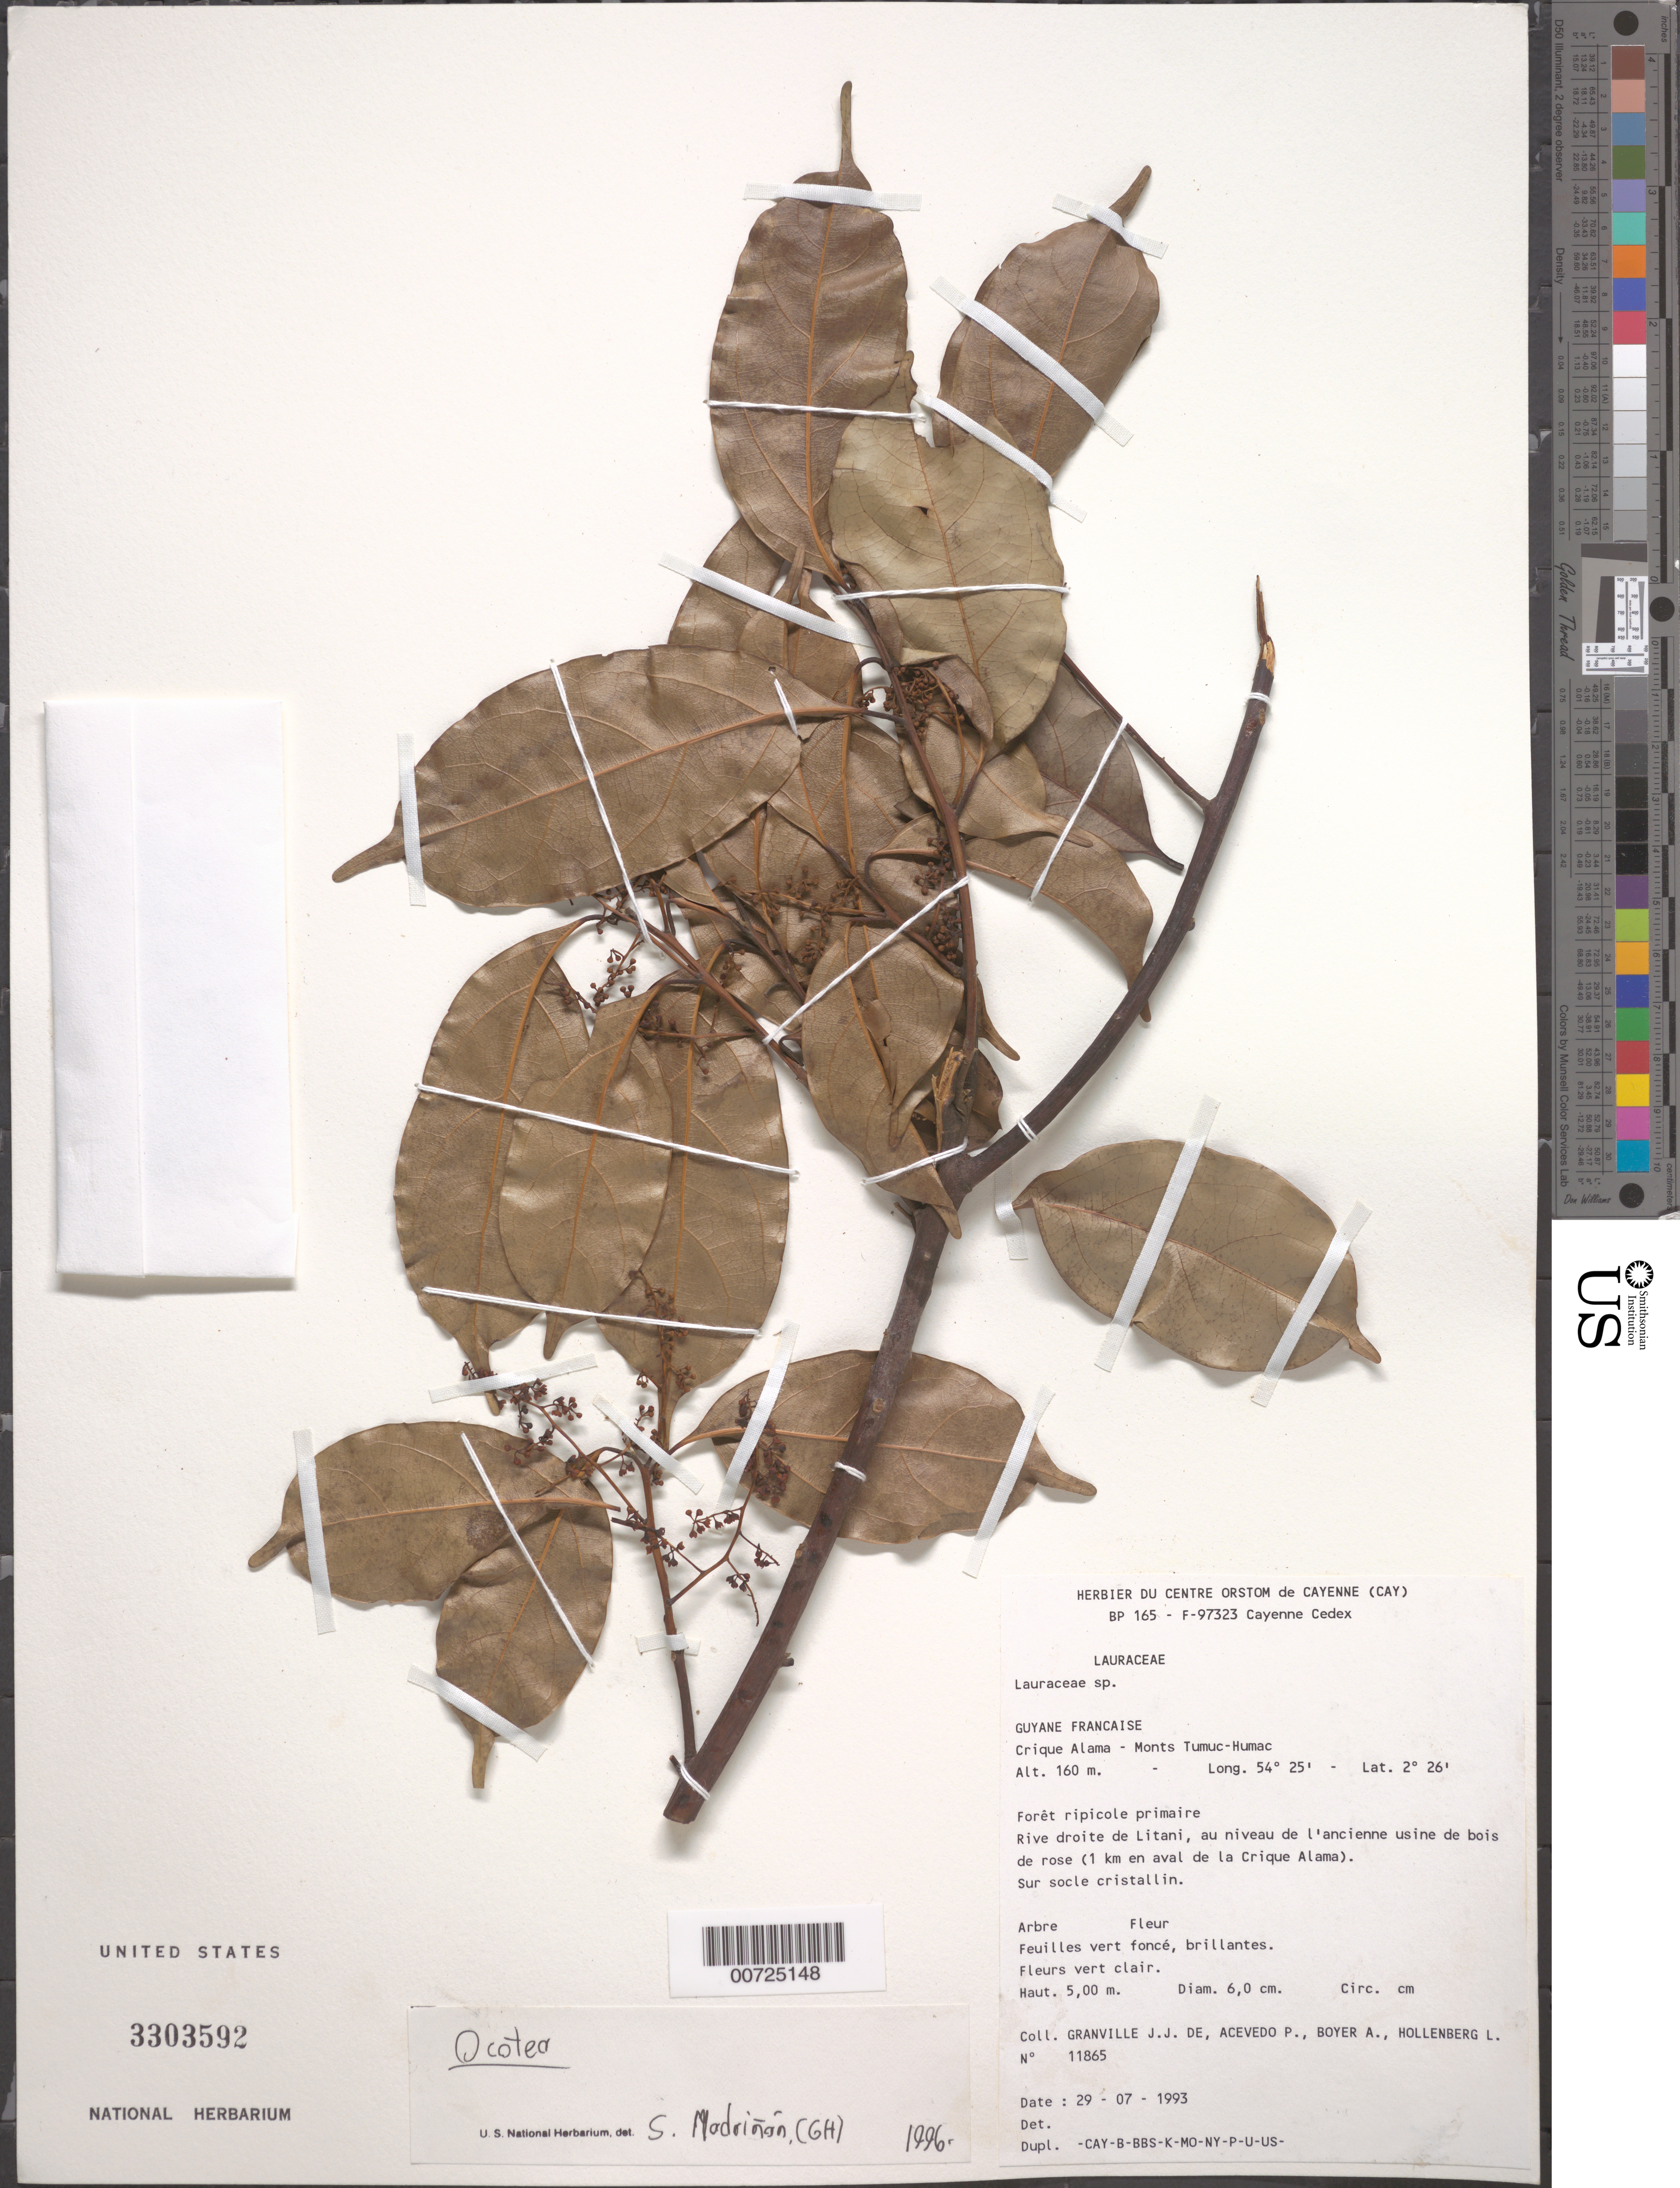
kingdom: Plantae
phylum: Tracheophyta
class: Magnoliopsida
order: Laurales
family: Lauraceae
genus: Ocotea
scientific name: Ocotea sp.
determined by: Madriñán, S.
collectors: J.-J. de Granville, P. Acevedo-Rodr., A. Boyer & L. Hollenberg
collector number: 11865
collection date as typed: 29-Jul-93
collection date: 1993-07-29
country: French Guiana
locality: Crique Alama, Monts Tumuc-Humac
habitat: Primary riparian forest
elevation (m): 160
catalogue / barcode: US 3303592